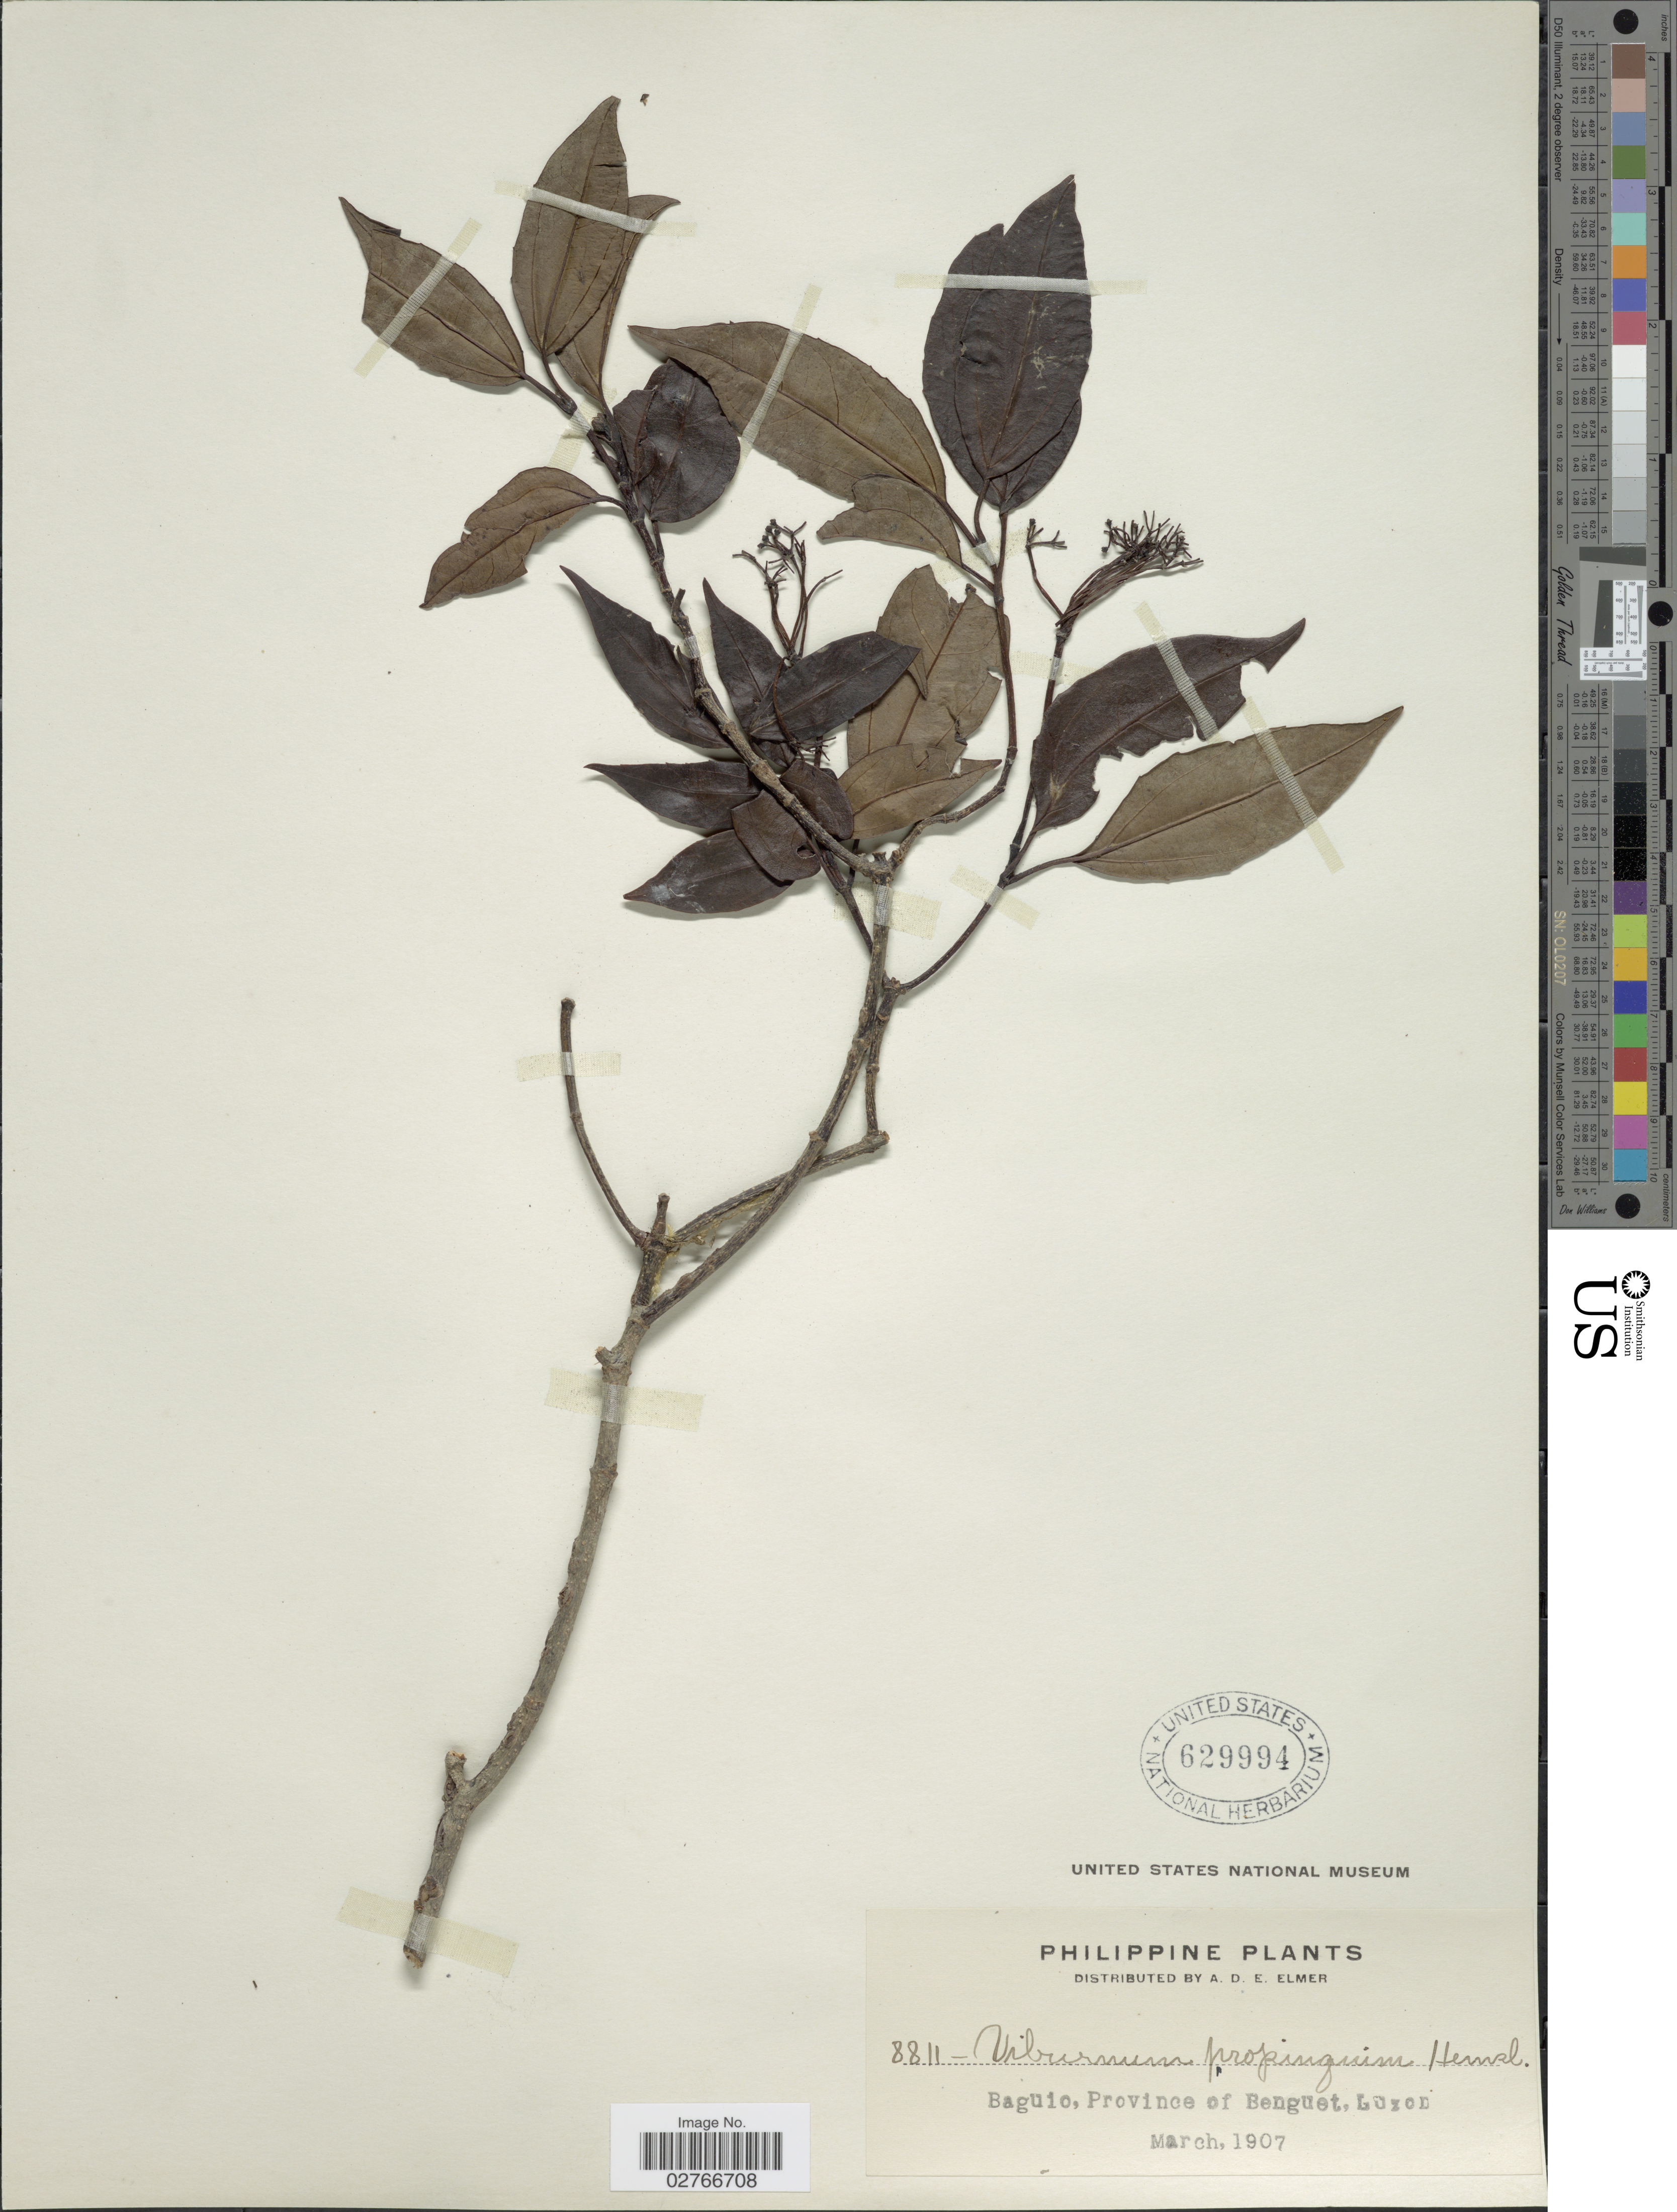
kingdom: Plantae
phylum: Tracheophyta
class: Magnoliopsida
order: Dipsacales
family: Viburnaceae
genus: Viburnum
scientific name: Viburnum propinquum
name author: Hemsl. in F.B. Forbes & Hemsl.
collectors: A. D. E. Elmer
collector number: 8811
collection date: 1907-03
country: Philippines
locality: Baguio, Province of Benguet, Luzon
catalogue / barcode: US 629994